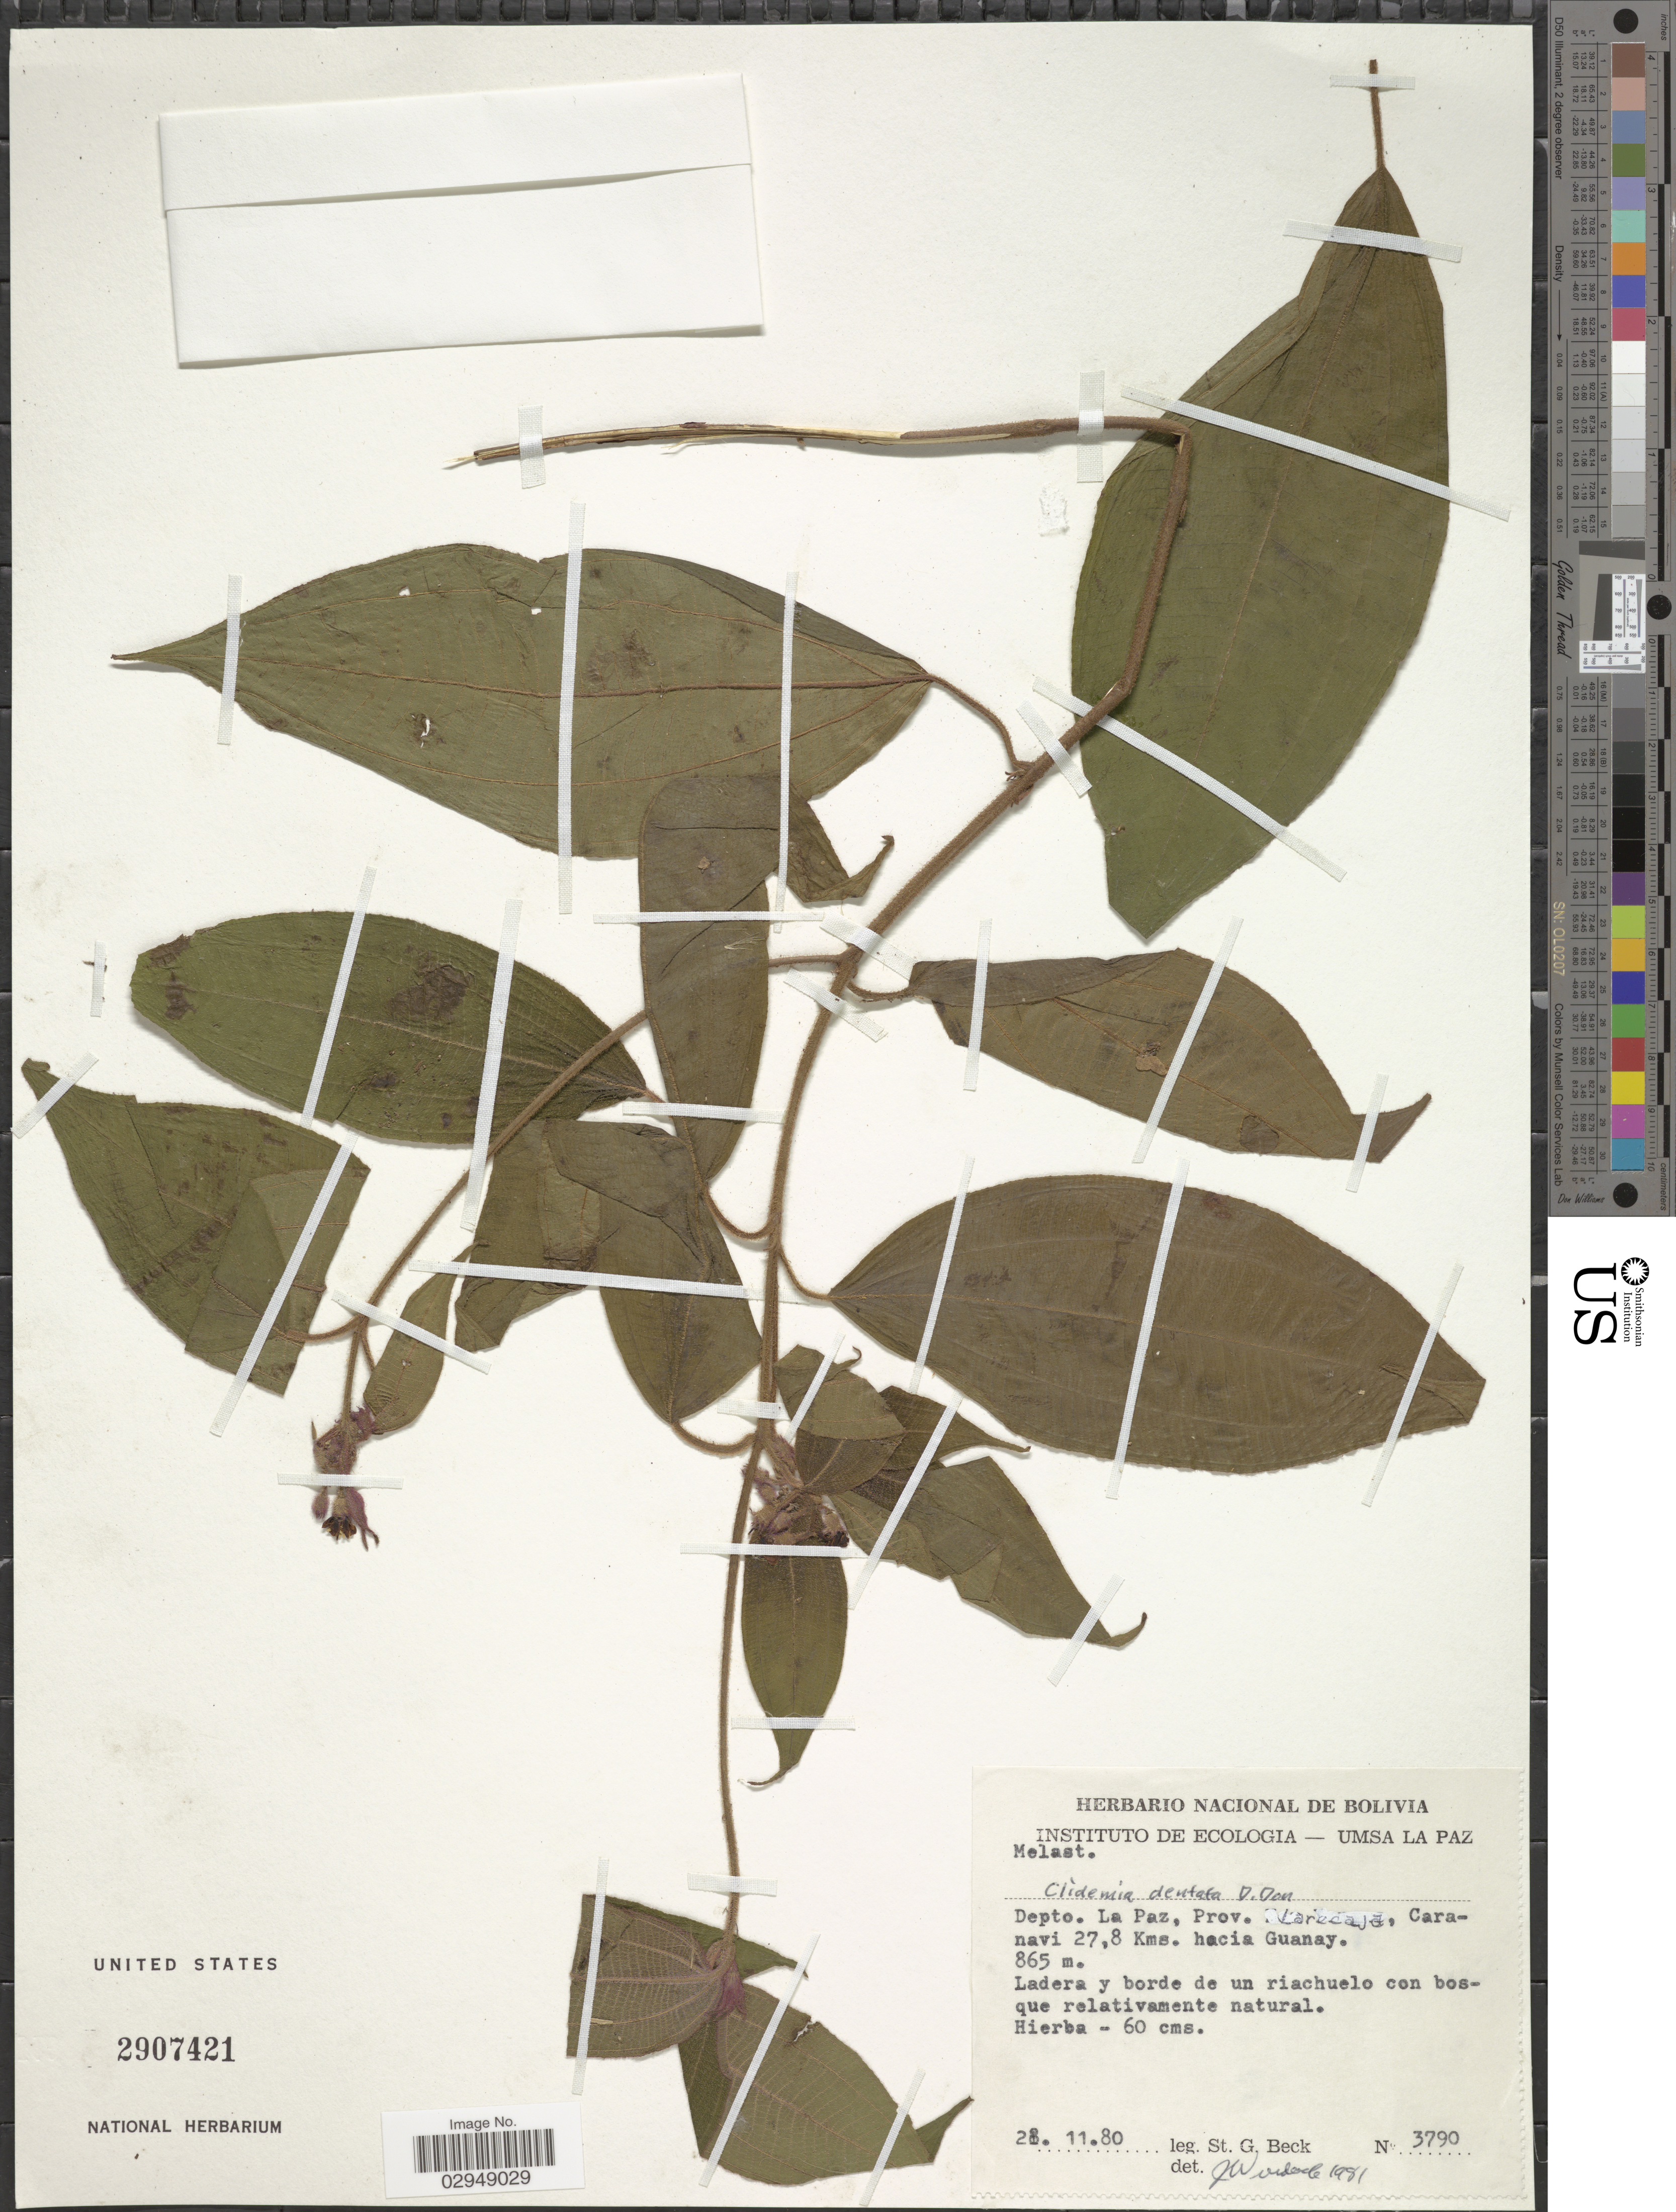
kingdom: Plantae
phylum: Tracheophyta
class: Magnoliopsida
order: Myrtales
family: Melastomataceae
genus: Clidemia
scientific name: Clidemia dentata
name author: D. Don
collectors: S. G. Beck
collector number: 3790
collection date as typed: Transcribed d/m/y: 28/11/80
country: Bolivia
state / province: La Paz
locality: Depto. La Paz, Prov. Larecaja, Caranavi 27.8 Kms. hacia Guanay.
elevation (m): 865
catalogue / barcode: US 2907421